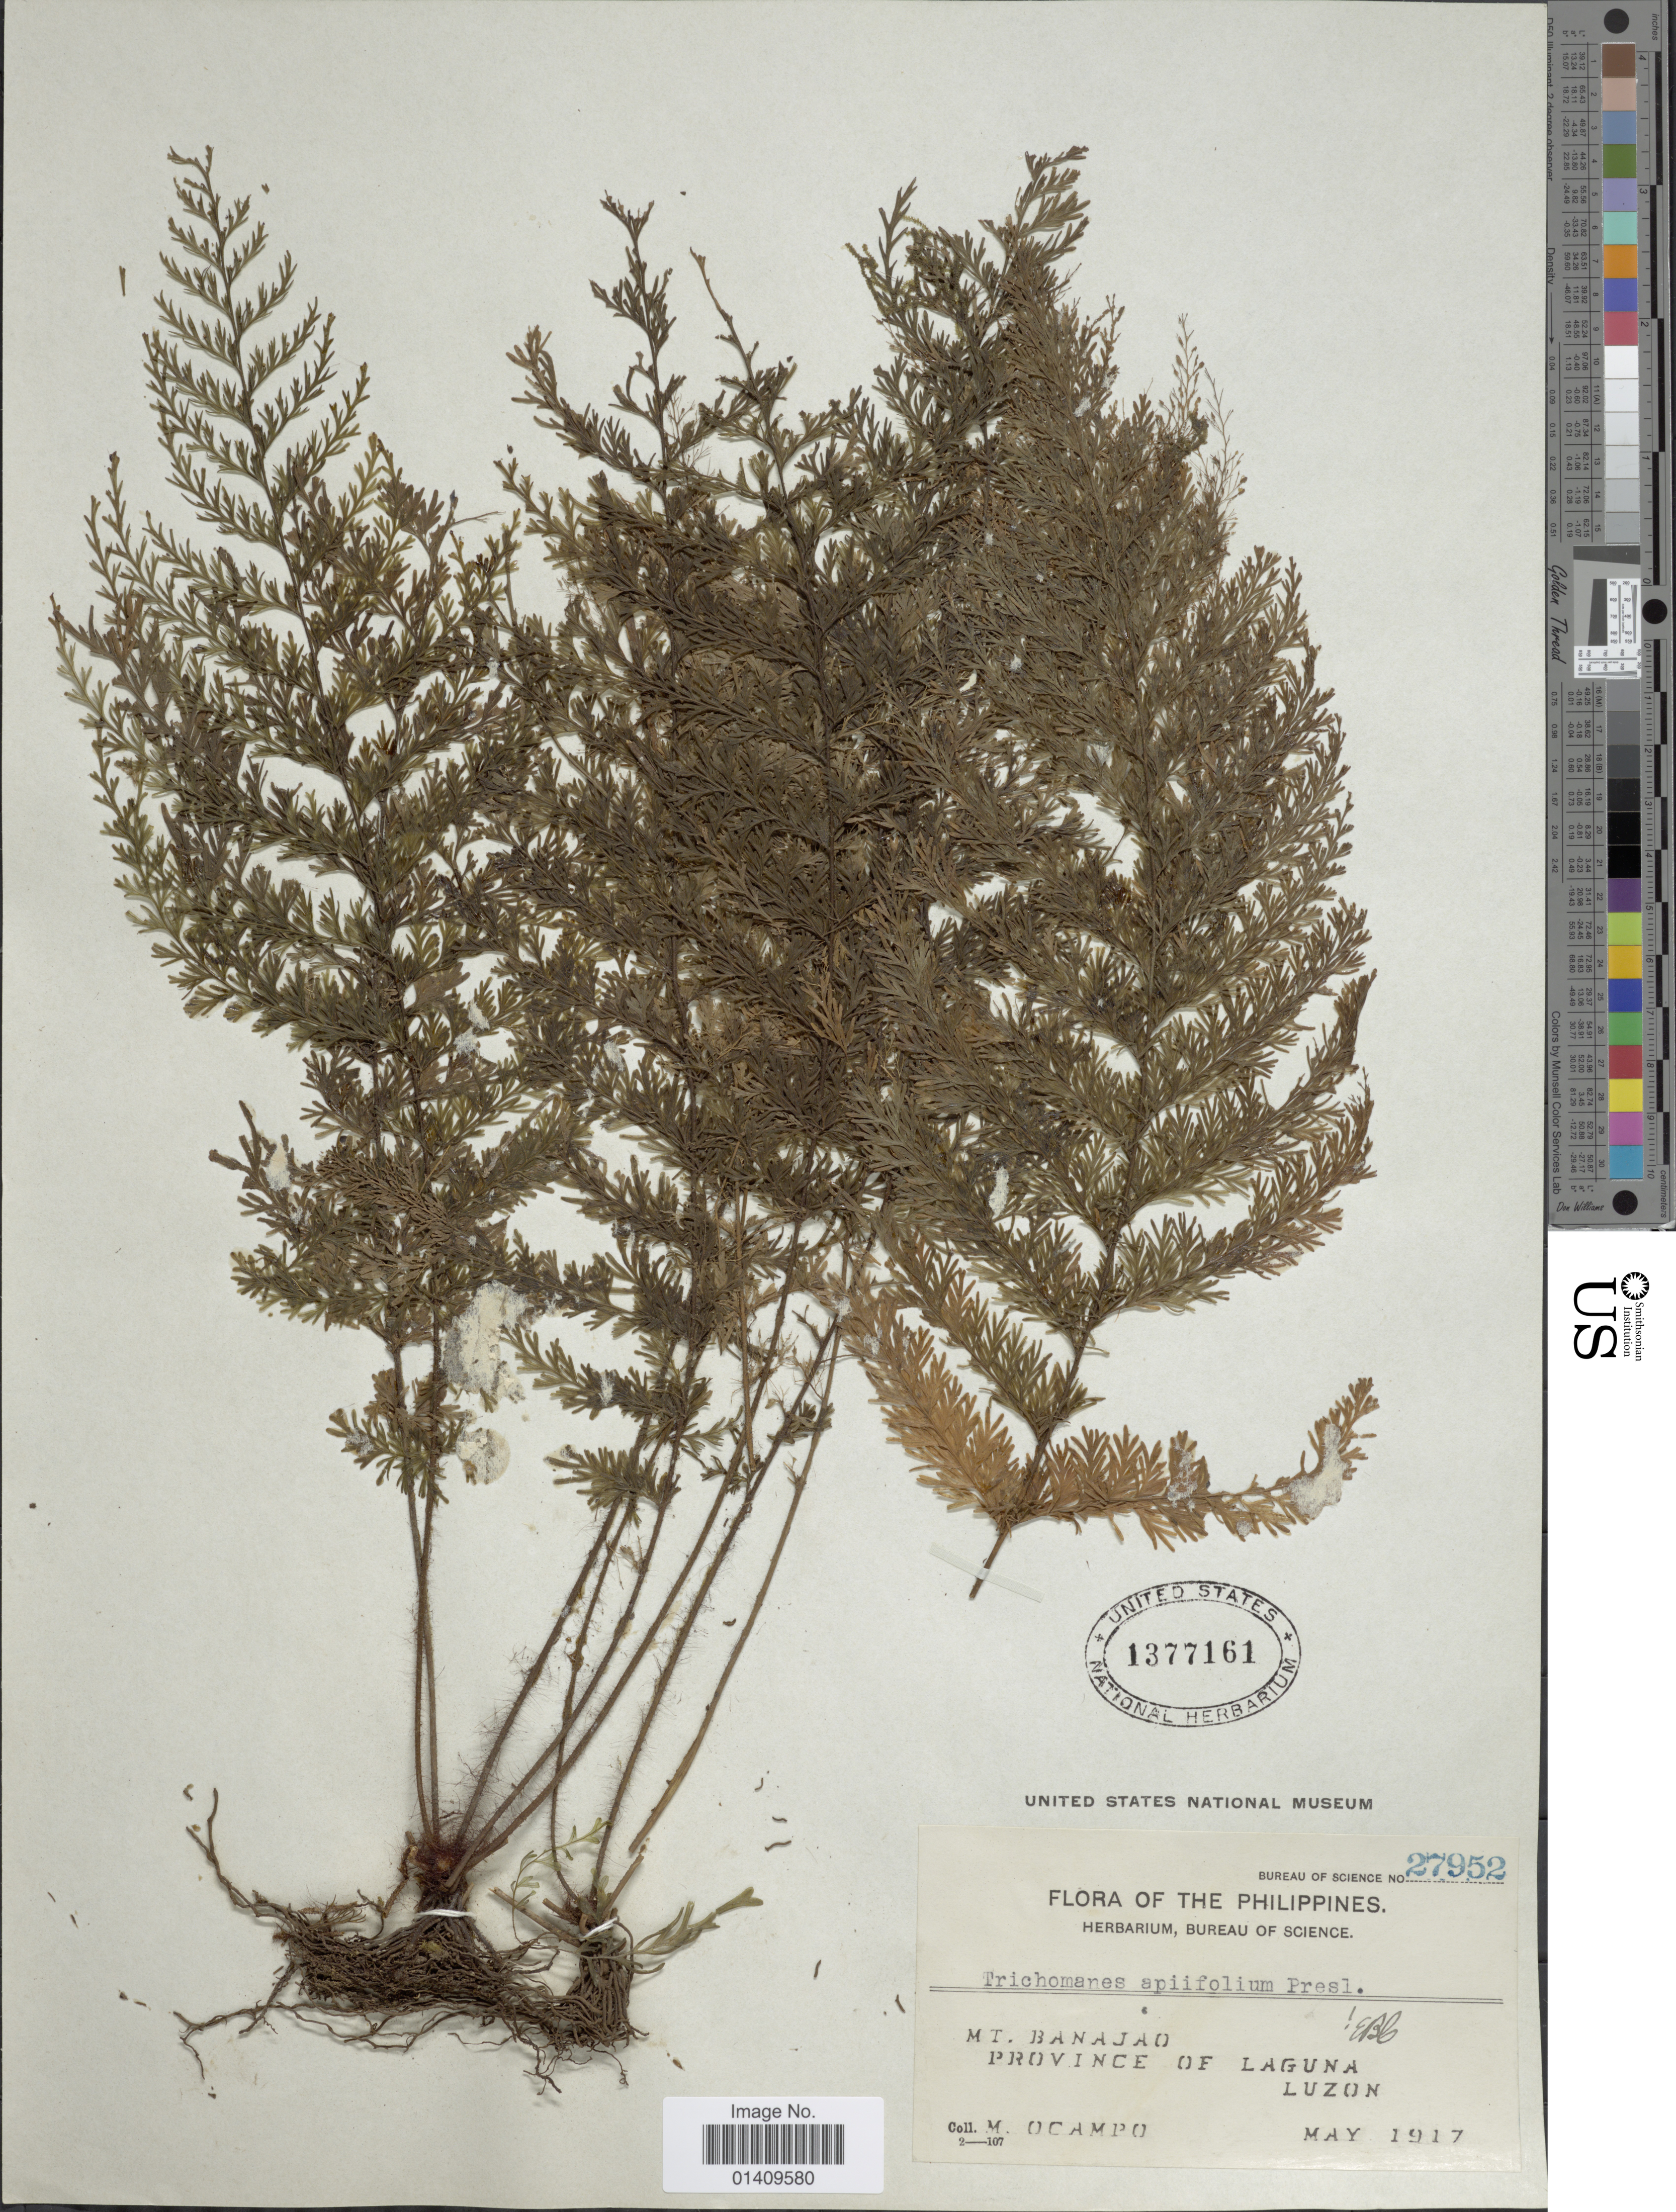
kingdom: Plantae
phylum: Tracheophyta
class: Polypodiopsida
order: Hymenophyllales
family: Hymenophyllaceae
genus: Callistopteris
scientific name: Callistopteris apiifolia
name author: (C. Presl) Copel.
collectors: M. Ocampo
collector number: Bureau of Science 27952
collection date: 1917-05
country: Philippines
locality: Mt. Banajao province of Laguna Luzon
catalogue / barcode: US 1377161